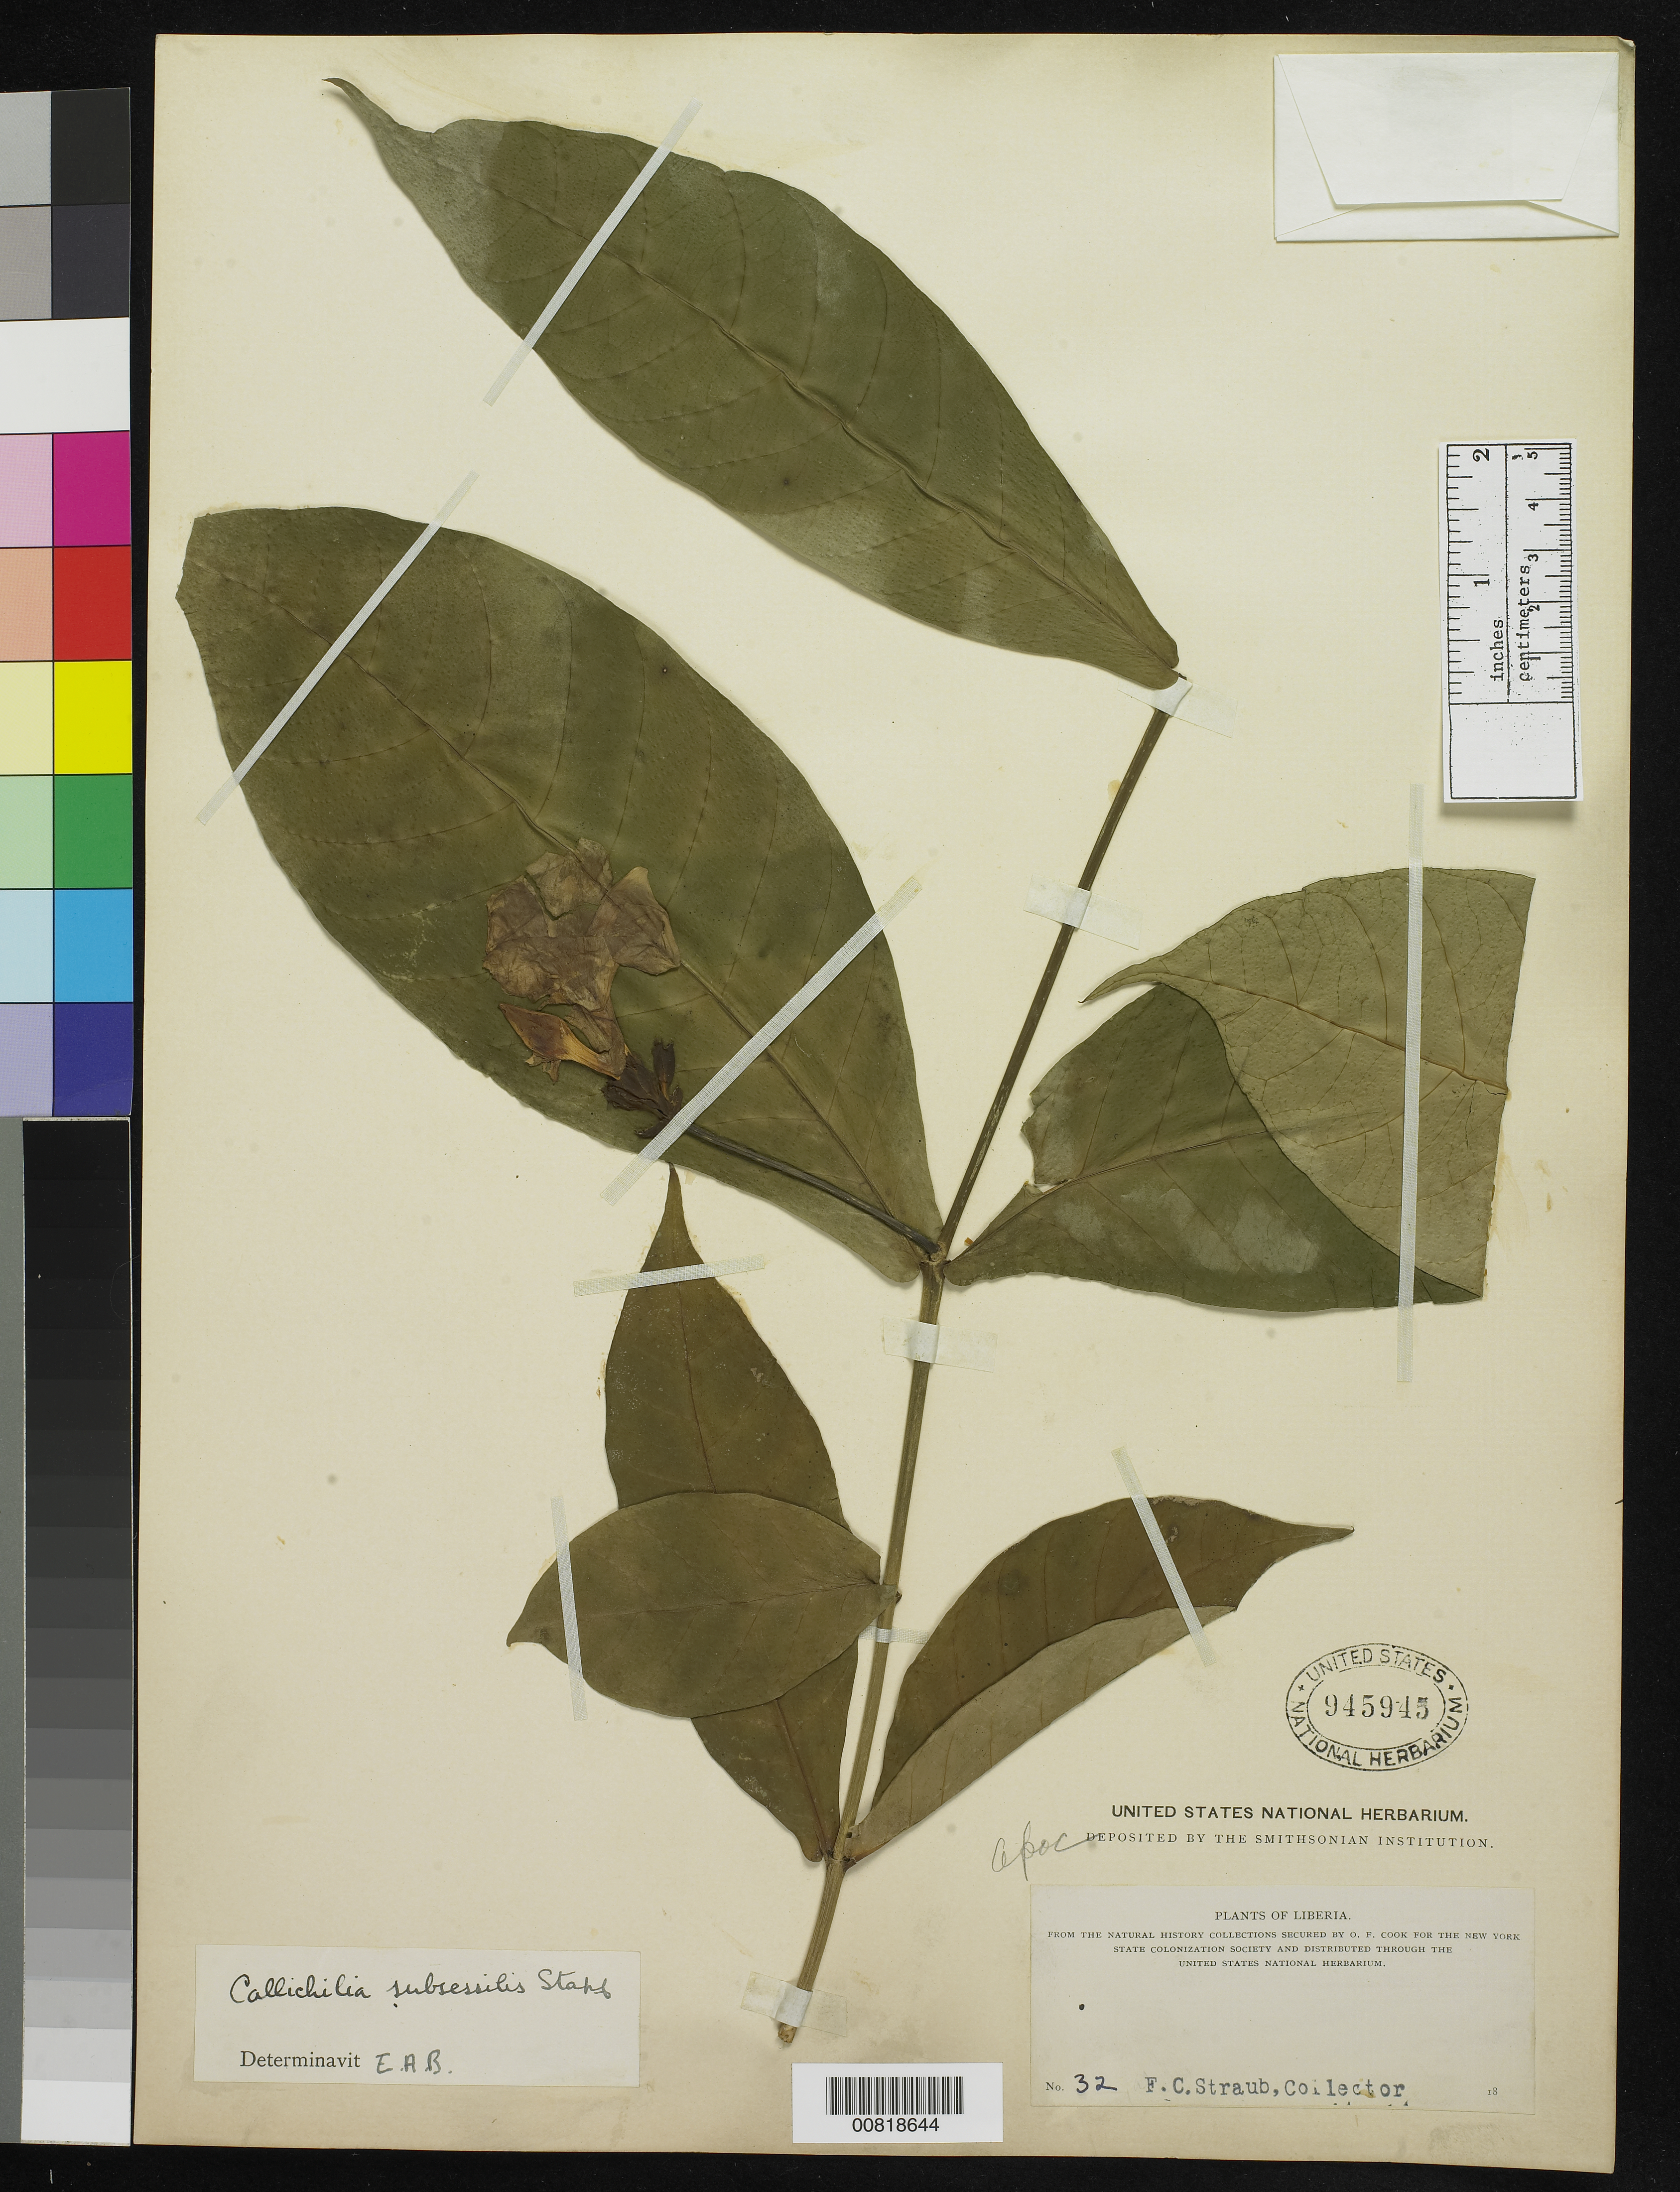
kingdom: Plantae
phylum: Tracheophyta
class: Magnoliopsida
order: Gentianales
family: Apocynaceae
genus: Callichilia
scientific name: Callichilia subsessilis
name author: (Benth.) Stapf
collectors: F. Straub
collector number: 32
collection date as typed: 18--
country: Liberia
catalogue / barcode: US 945945